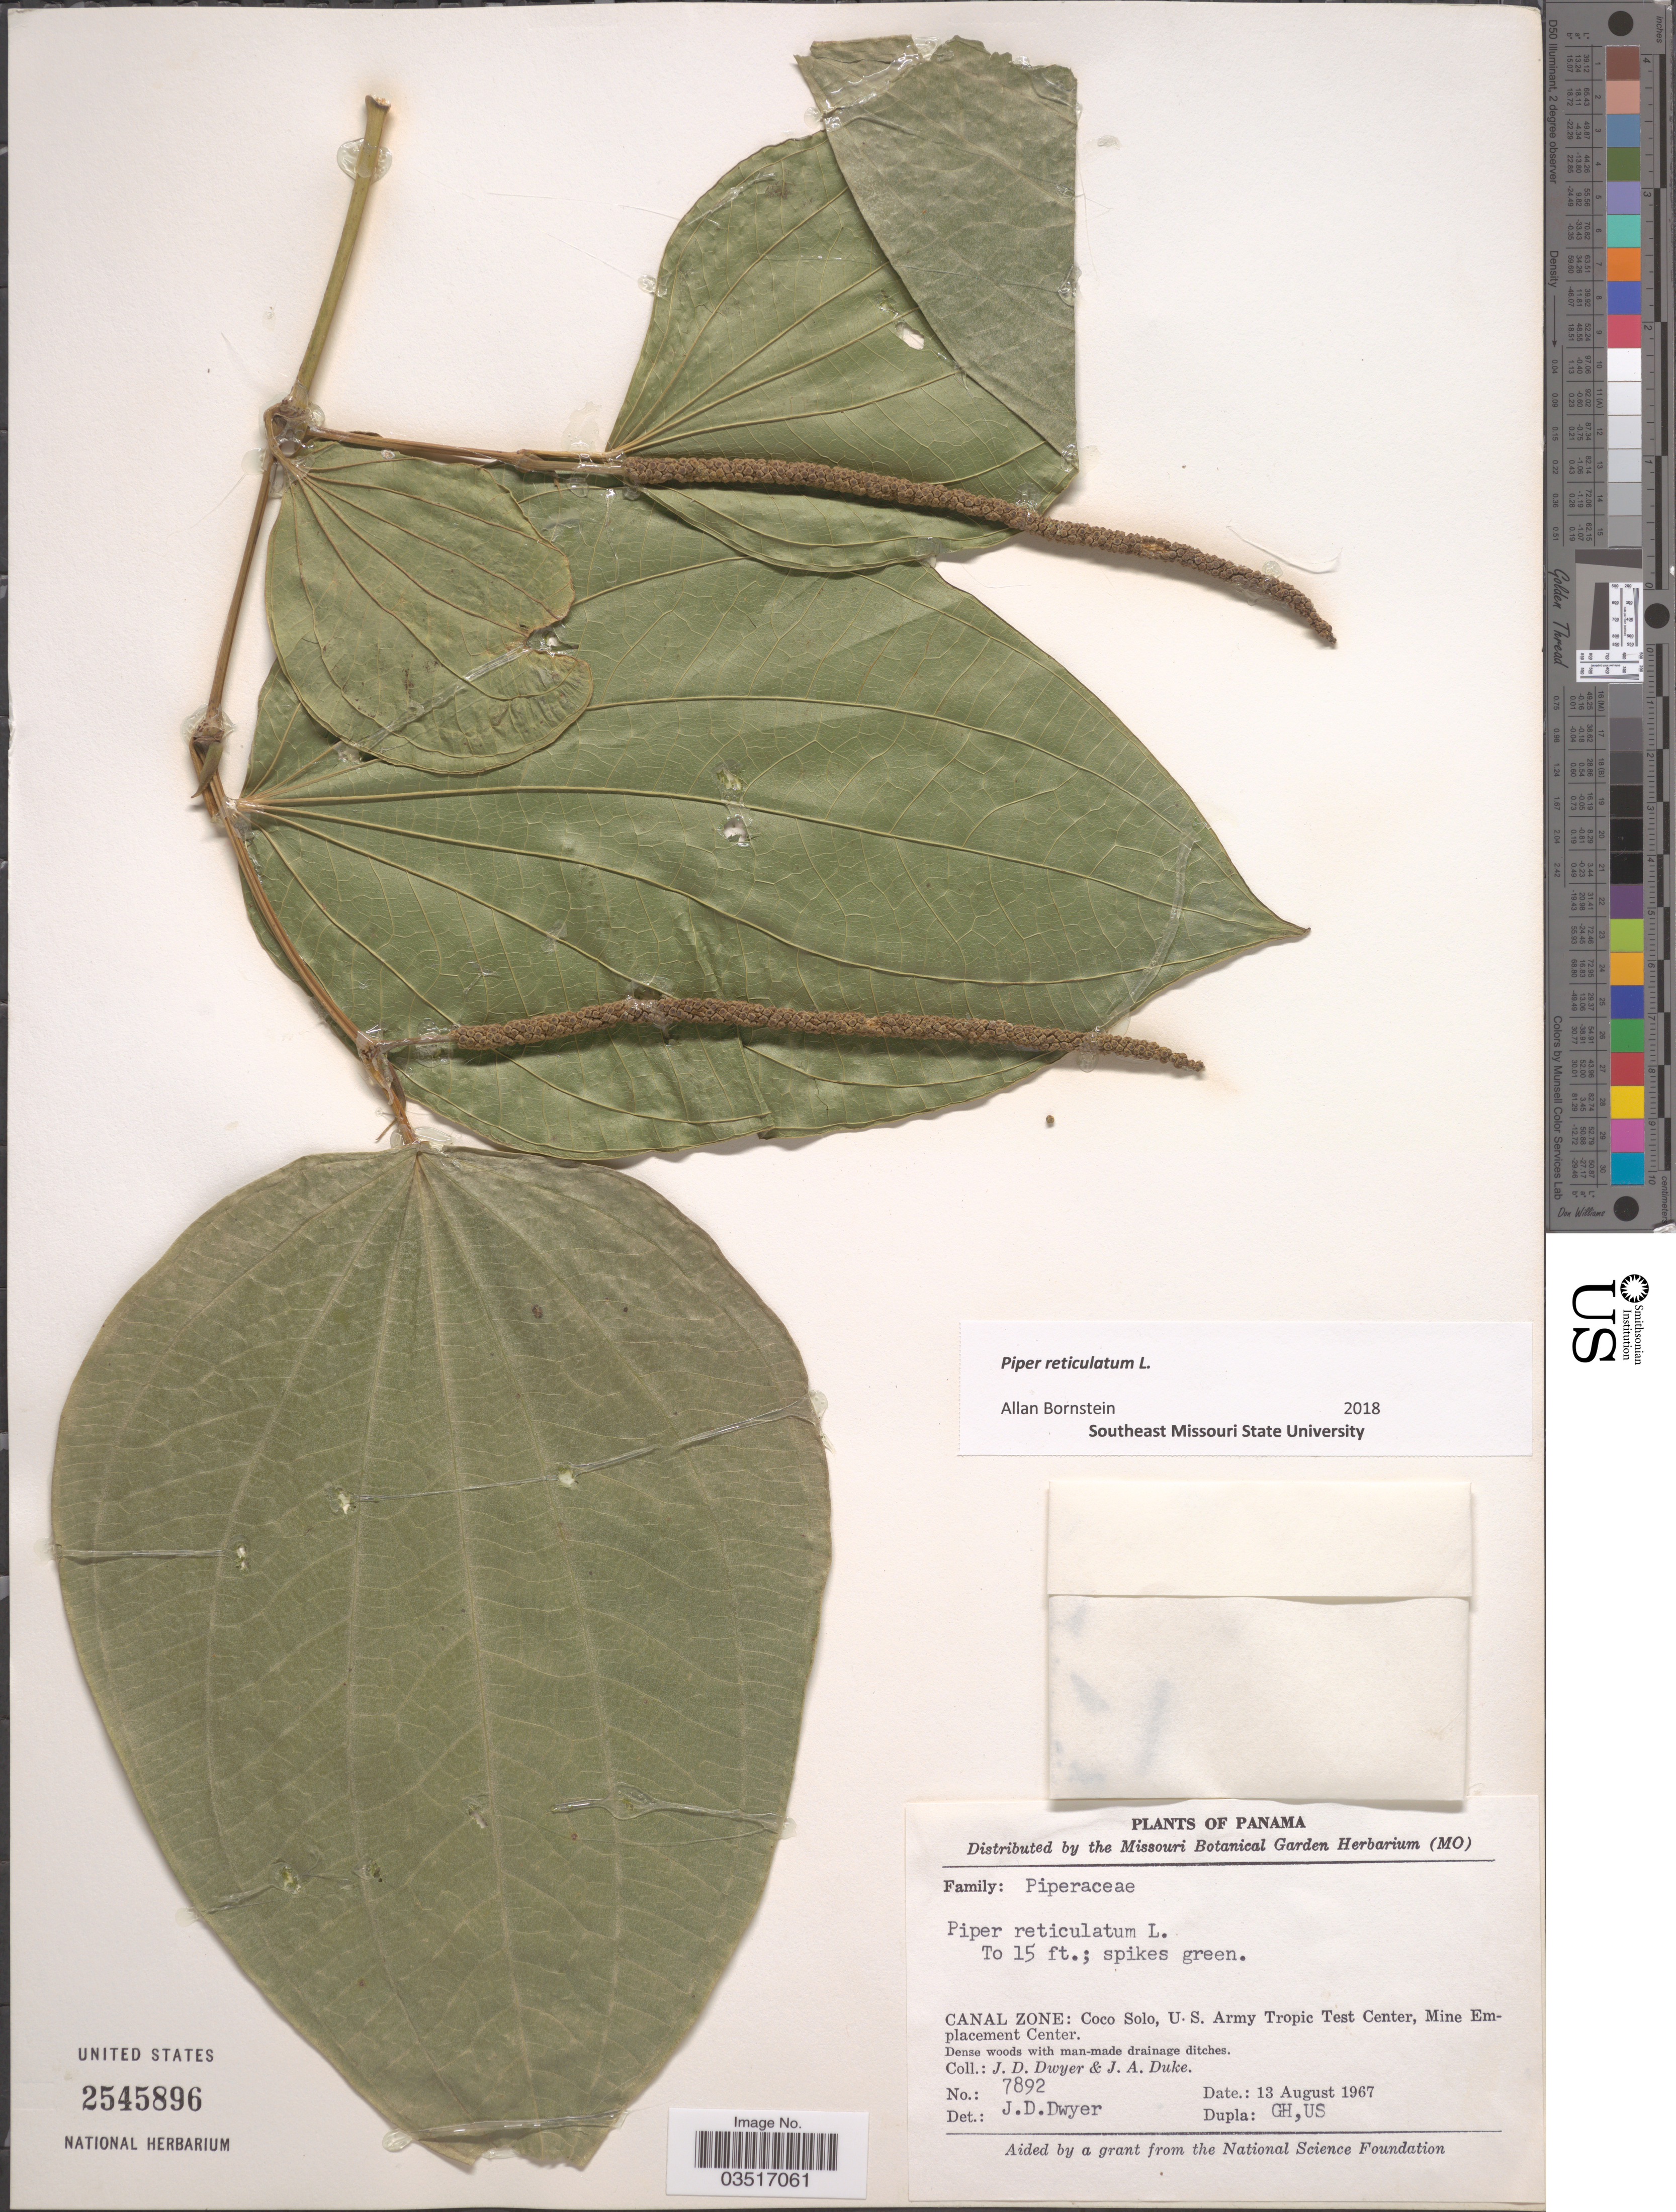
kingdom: Plantae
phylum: Tracheophyta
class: Magnoliopsida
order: Piperales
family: Piperaceae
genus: Piper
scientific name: Piper reticulatum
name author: L.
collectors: J. D. Dwyer & J. A. Duke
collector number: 7892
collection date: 1967-08-13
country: Panama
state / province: Colón / Panamá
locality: Canal Zone: Coco Solo, U.S. Army Tropic Test Center, Mine Emplacement Center.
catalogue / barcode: US 2545896